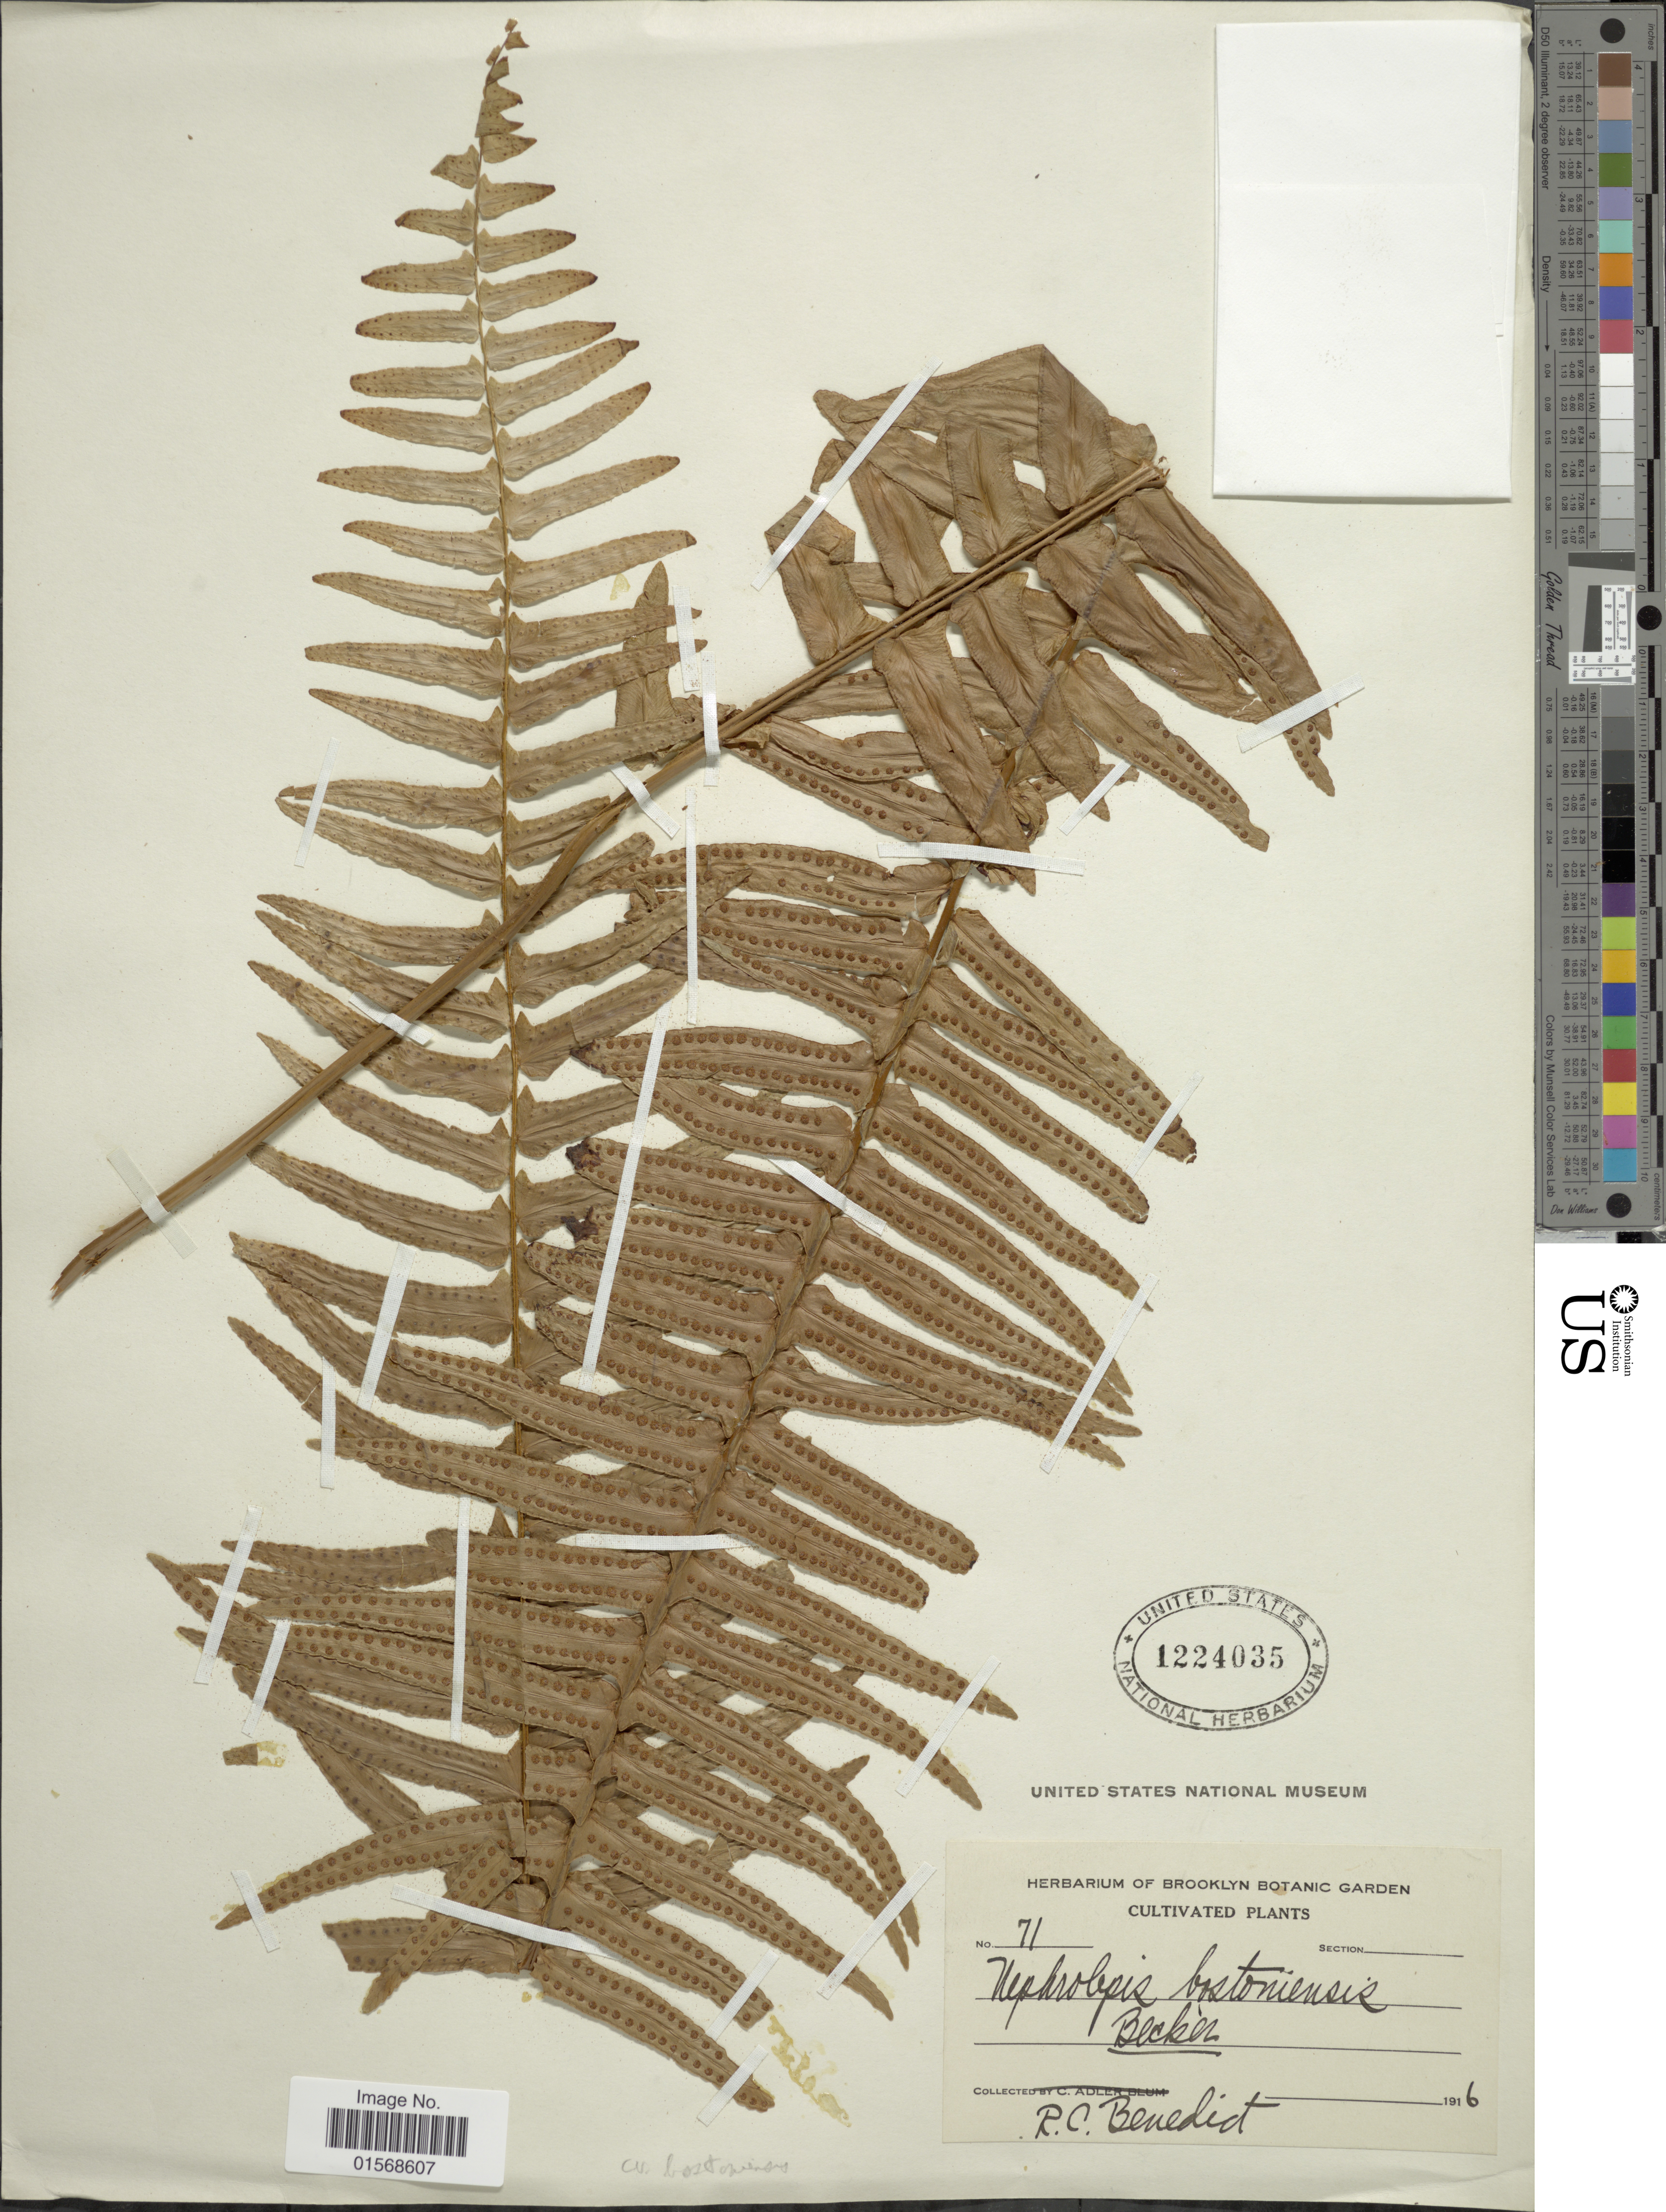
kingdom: Plantae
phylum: Tracheophyta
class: Polypodiopsida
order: Polypodiales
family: Nephrolepidaceae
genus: Nephrolepis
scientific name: Nephrolepis 'Bostoniensis typical'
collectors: R. C. Benedict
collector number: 71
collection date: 1916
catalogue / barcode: US 1224035